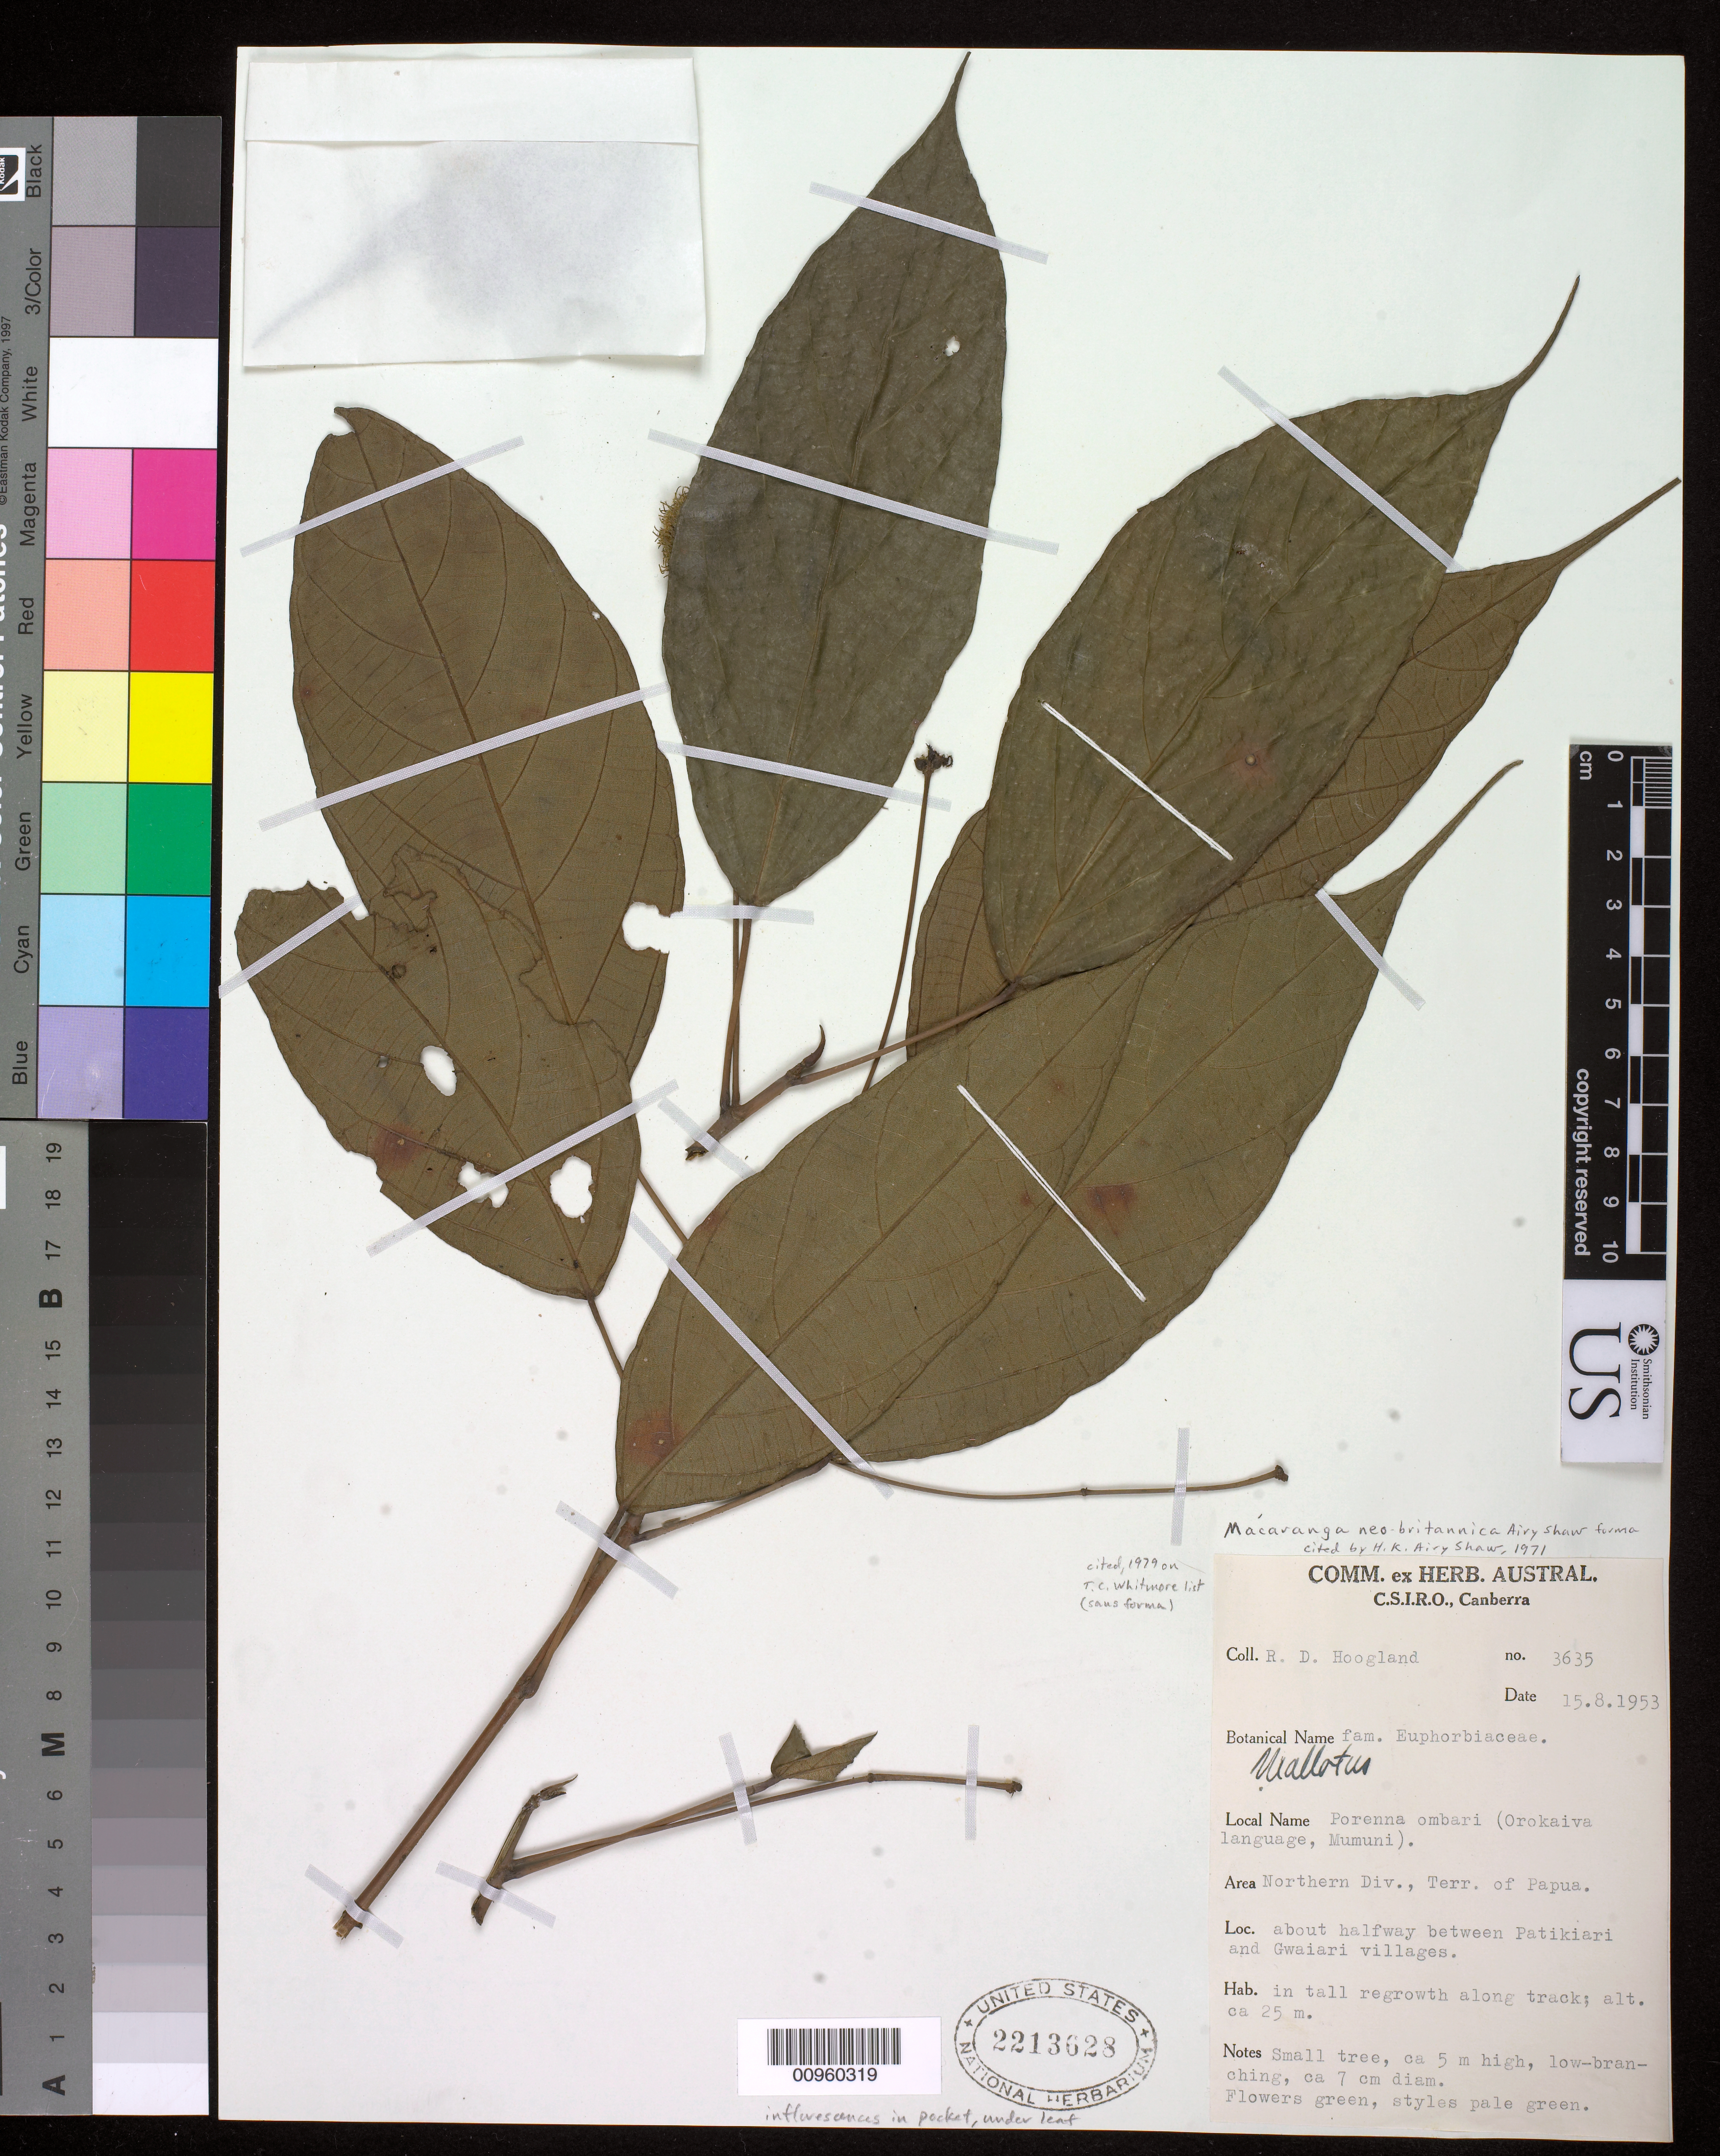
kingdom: Plantae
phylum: Tracheophyta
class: Magnoliopsida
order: Malpighiales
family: Euphorbiaceae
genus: Macaranga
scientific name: Macaranga neobritannica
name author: Airy Shaw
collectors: R. D. Hoogland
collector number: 3635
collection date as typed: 15 Aug 1953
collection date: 1953-08-15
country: Papua New Guinea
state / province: Northern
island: New Guinea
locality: Halfway between Patikiari and Gwaiari Villages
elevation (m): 25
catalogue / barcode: US 2213628